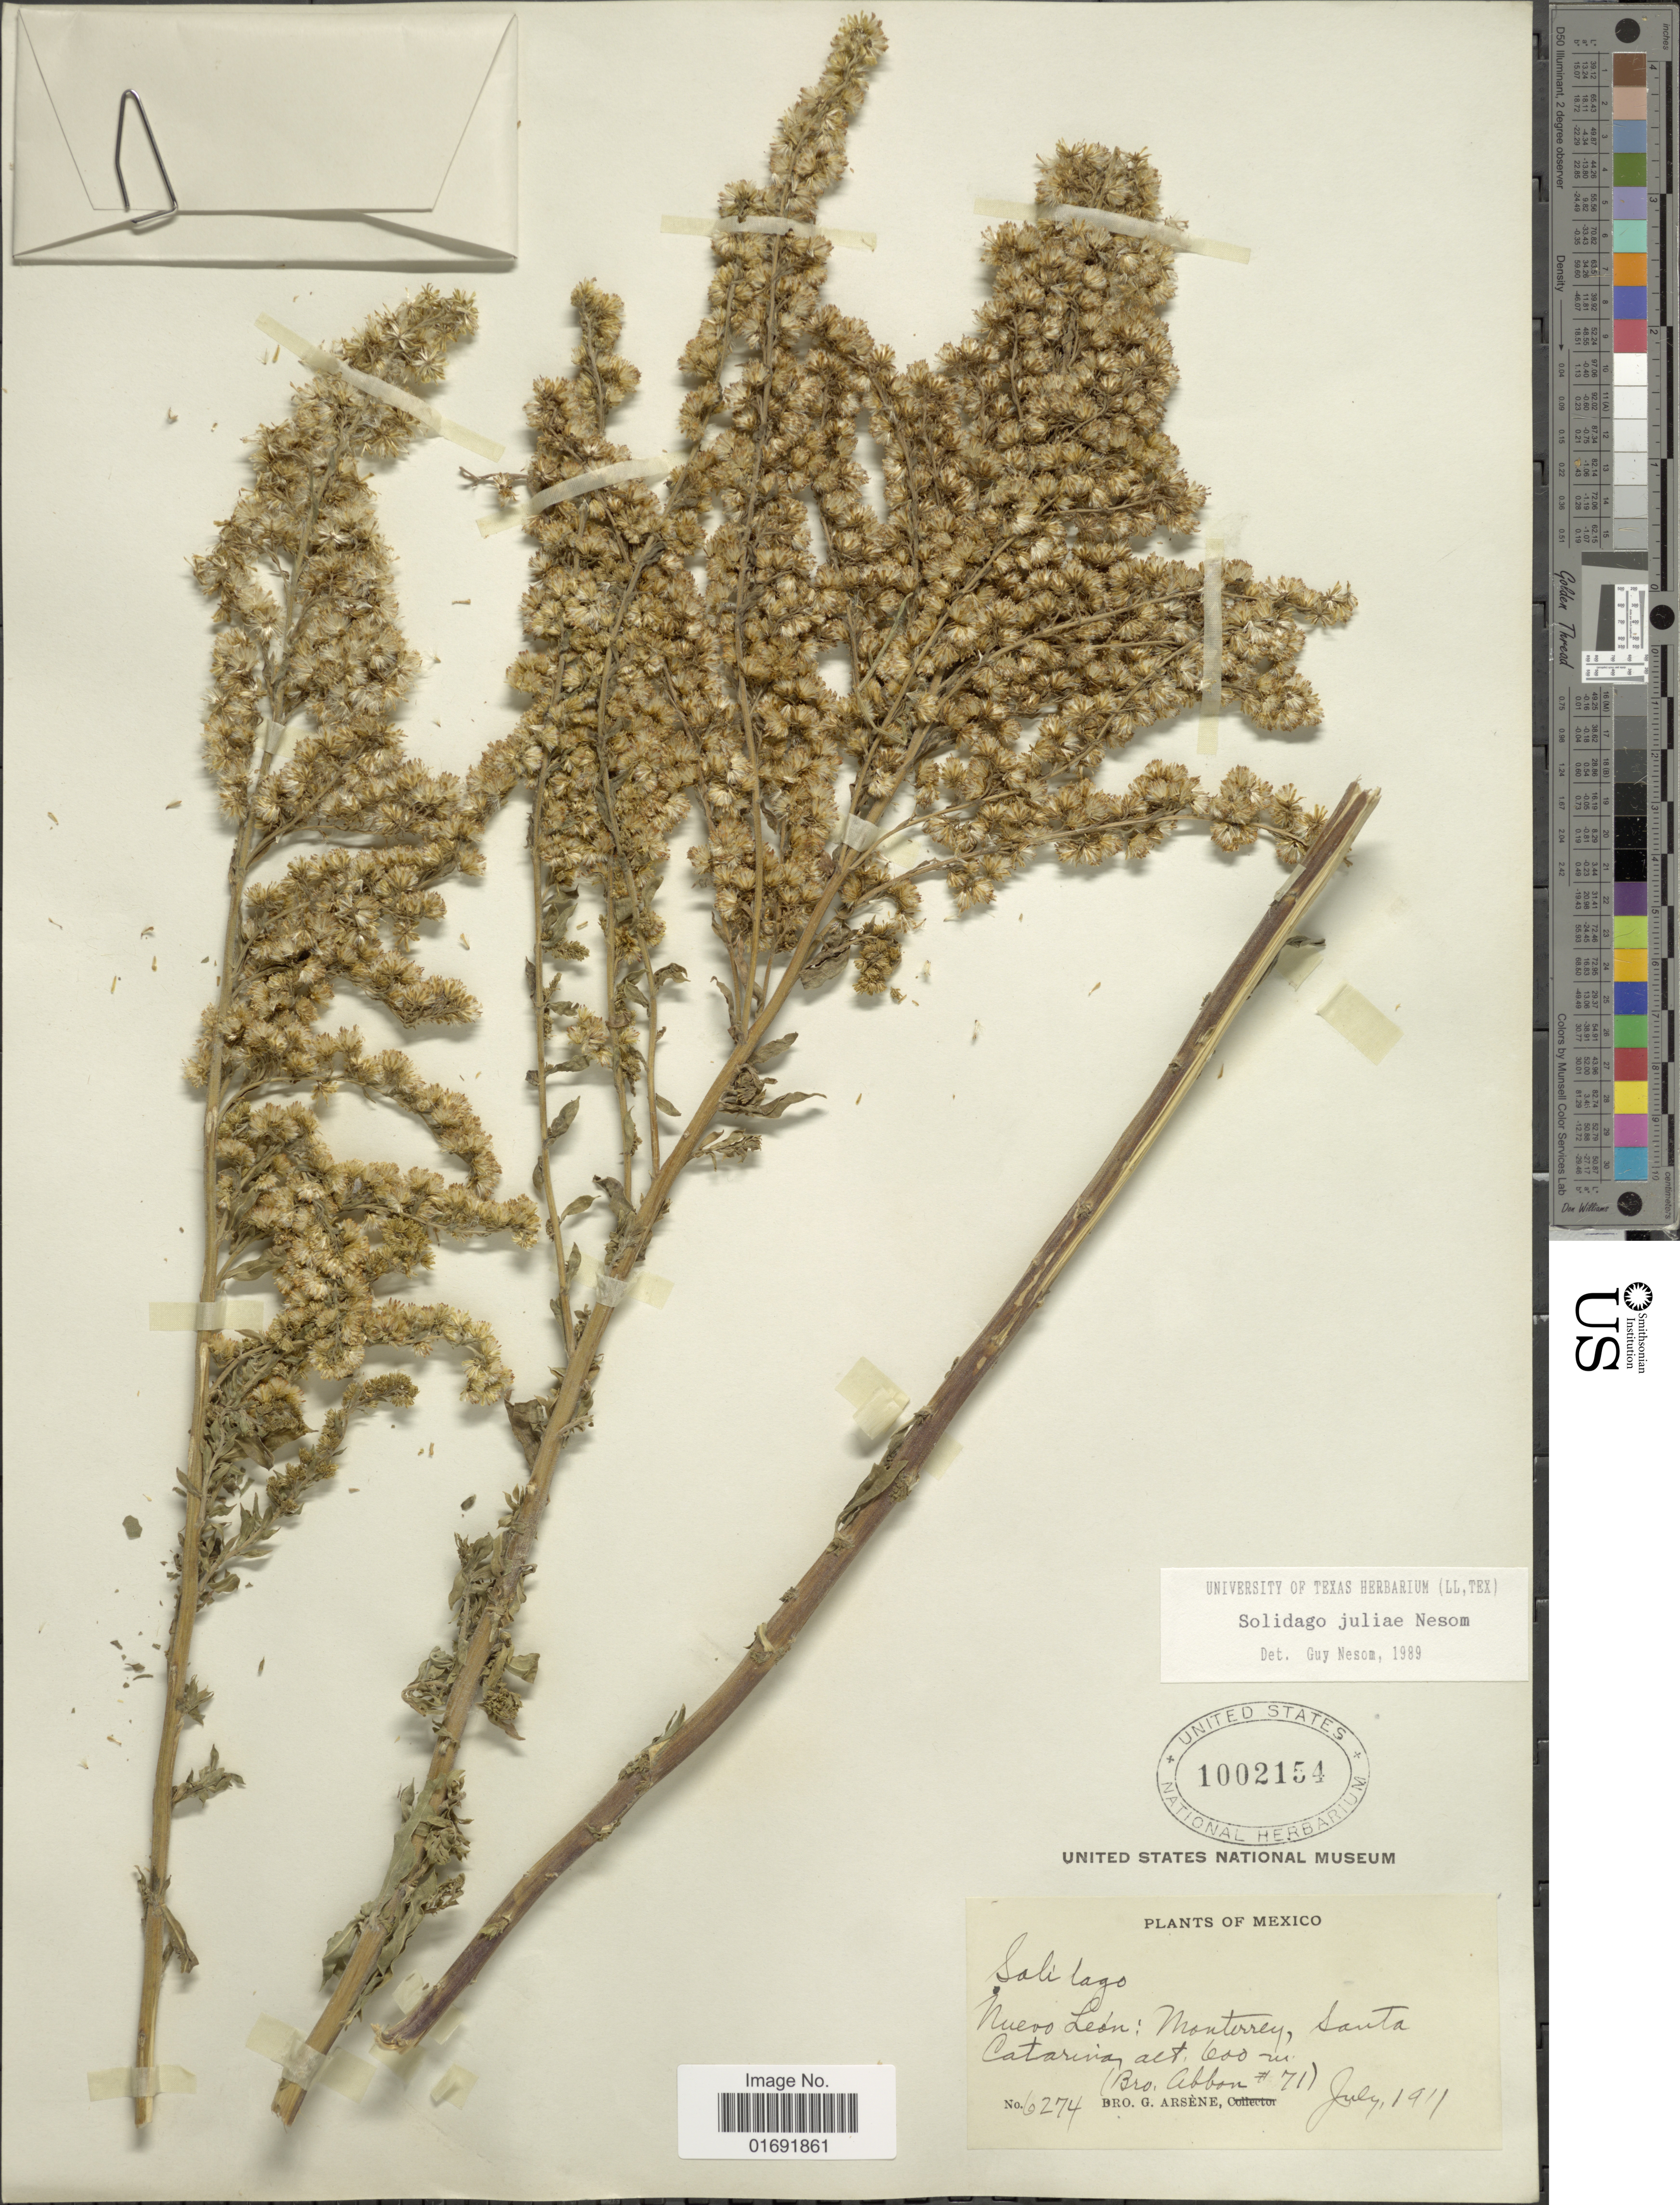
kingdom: Plantae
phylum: Tracheophyta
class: Magnoliopsida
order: Asterales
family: Asteraceae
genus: Solidago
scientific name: Solidago juliae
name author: G.L. Nesom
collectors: Bro. G. Arsène & Bro. Abbon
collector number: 6274/71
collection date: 1911-07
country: Mexico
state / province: Nuevo León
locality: Monterrey, Santa Catarina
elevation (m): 600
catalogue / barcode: US 1002154